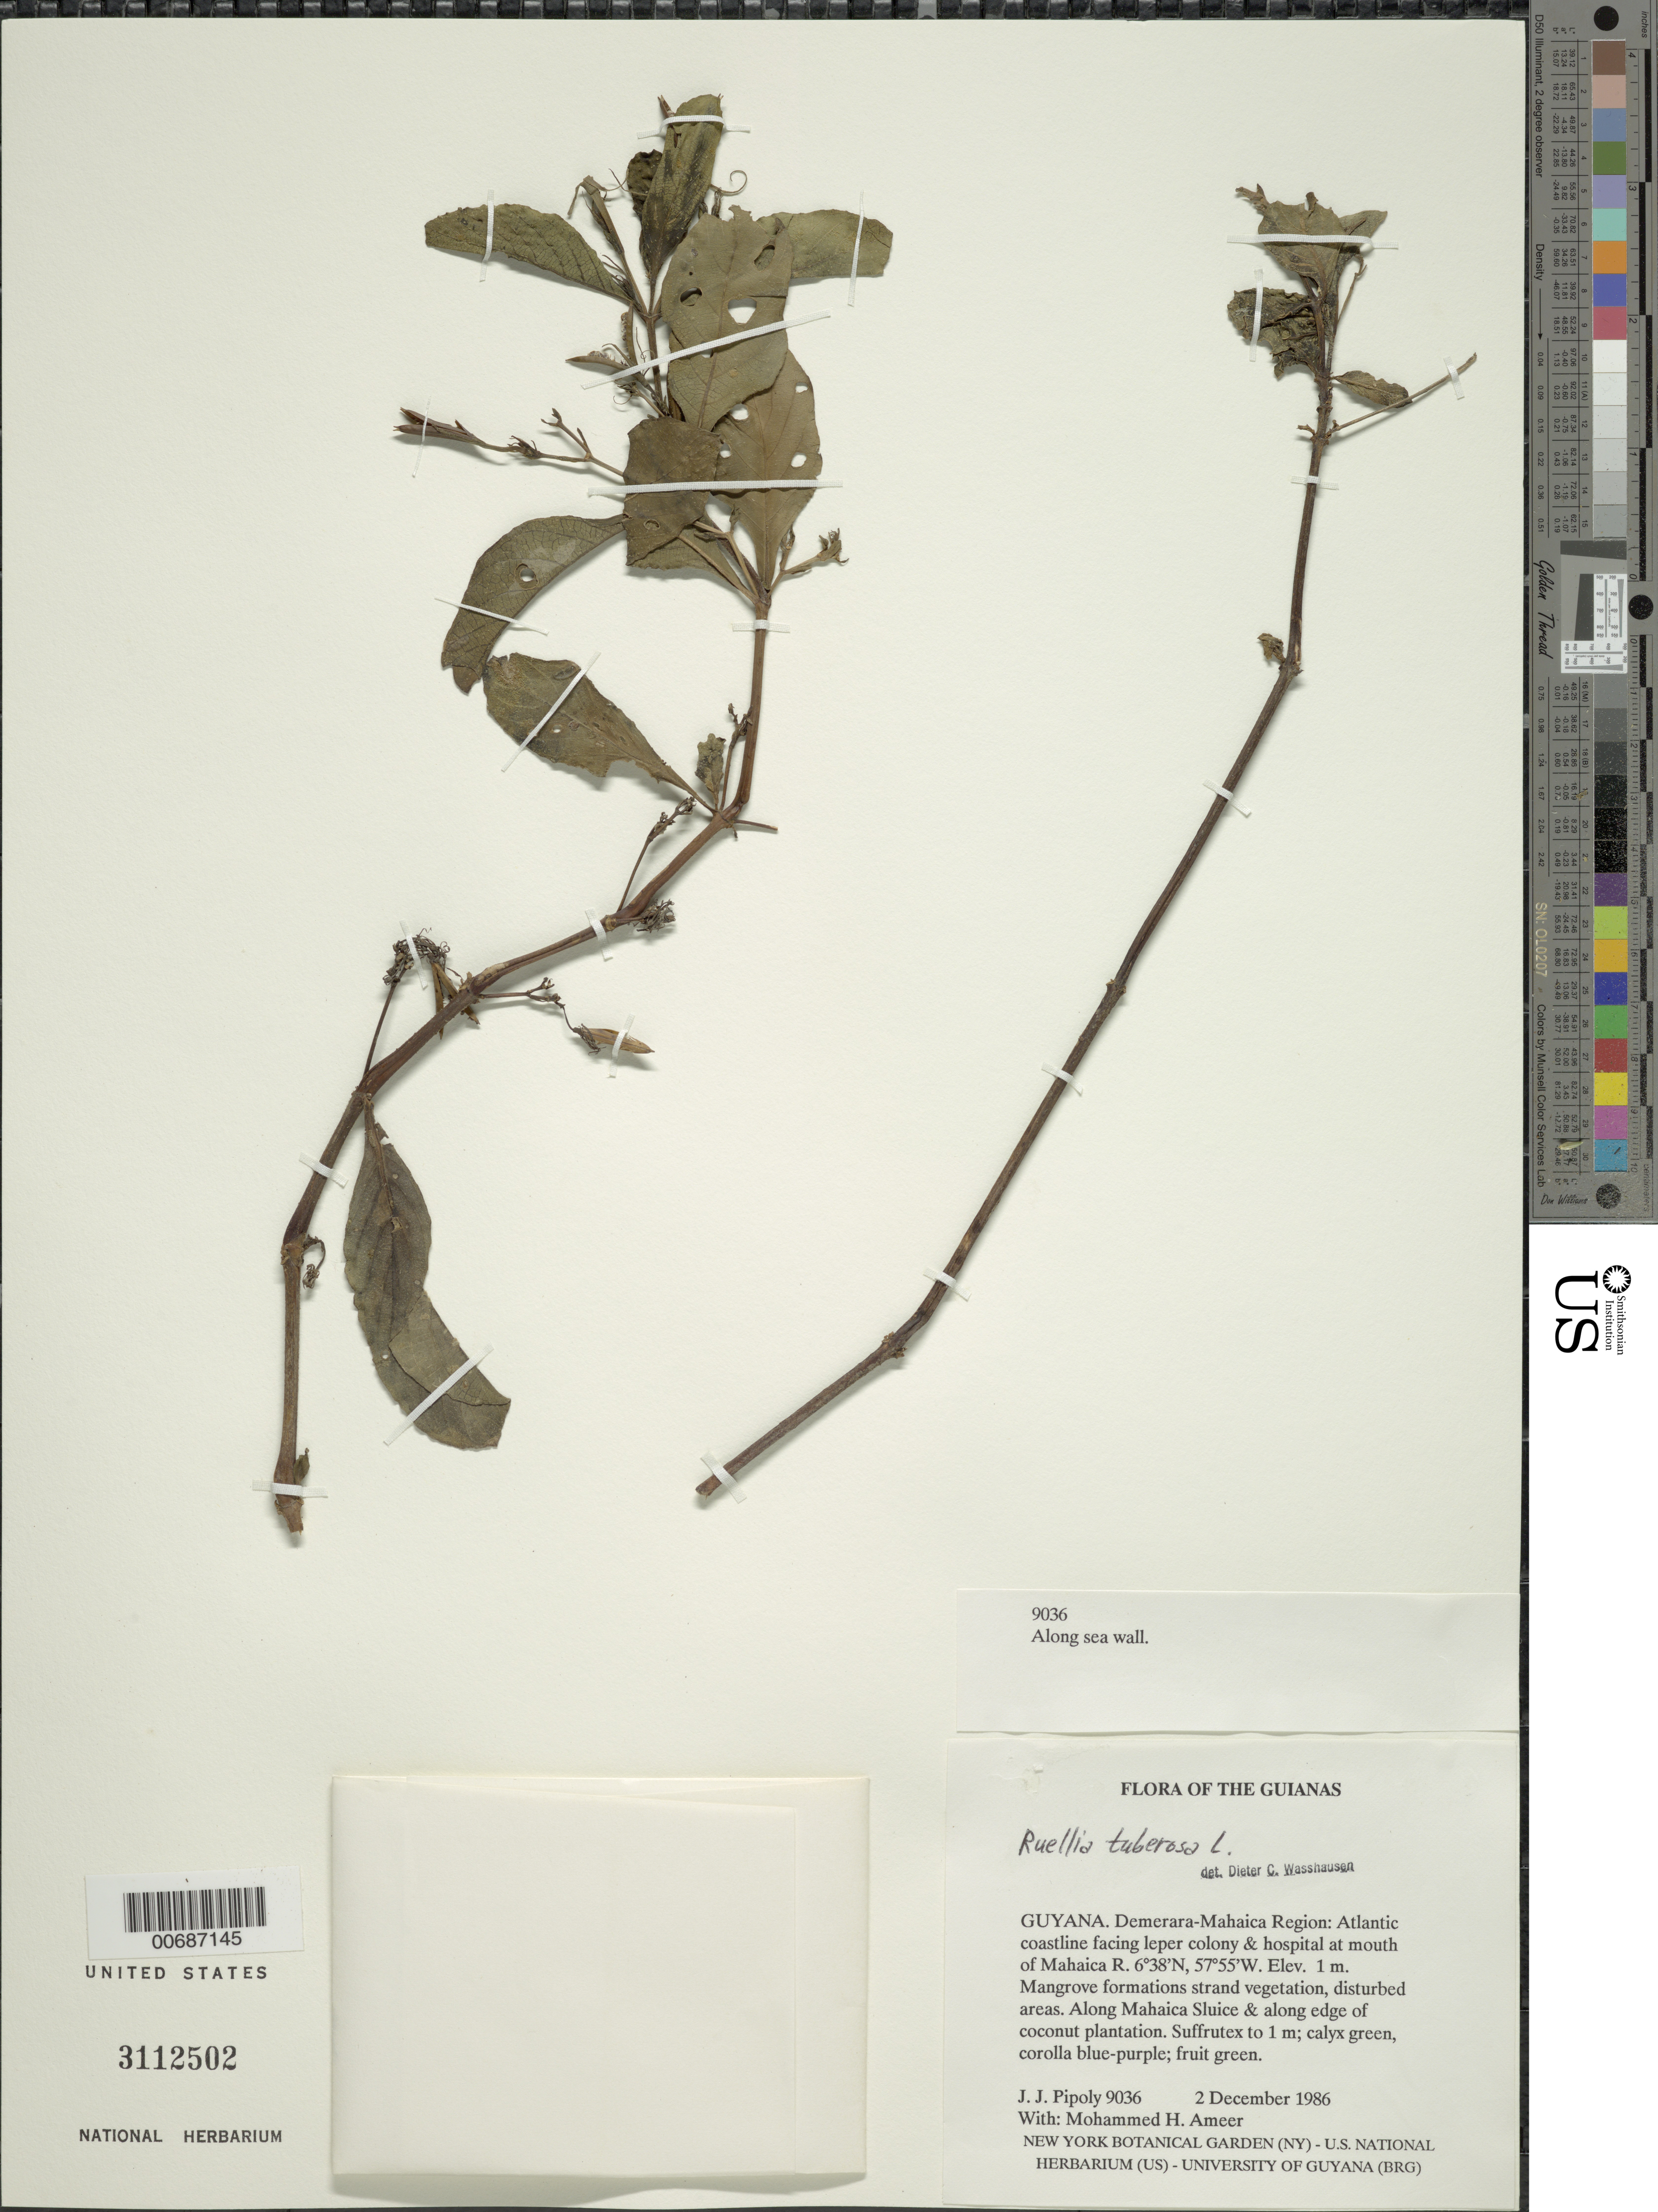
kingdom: Plantae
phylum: Tracheophyta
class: Magnoliopsida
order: Lamiales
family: Acanthaceae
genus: Ruellia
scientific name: Ruellia tuberosa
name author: L.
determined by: Wasshausen, Dieter C., (BOT), Smithsonian Institution - National Museum of Natural History (UNITED STATES)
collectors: J. J. Pipoly & M. Ameer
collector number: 9036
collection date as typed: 2 December 1986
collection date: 1986-12-02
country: Guyana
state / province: Demerara-Mahaica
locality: Atlantic coastline facing leper colony & hospital at mouth of Mahaica R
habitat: Mangrove formations strand vegetation, disturbed areas. Along Mahaica Sluice & along edge of coconut plantation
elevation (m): -6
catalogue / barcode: US 3112502